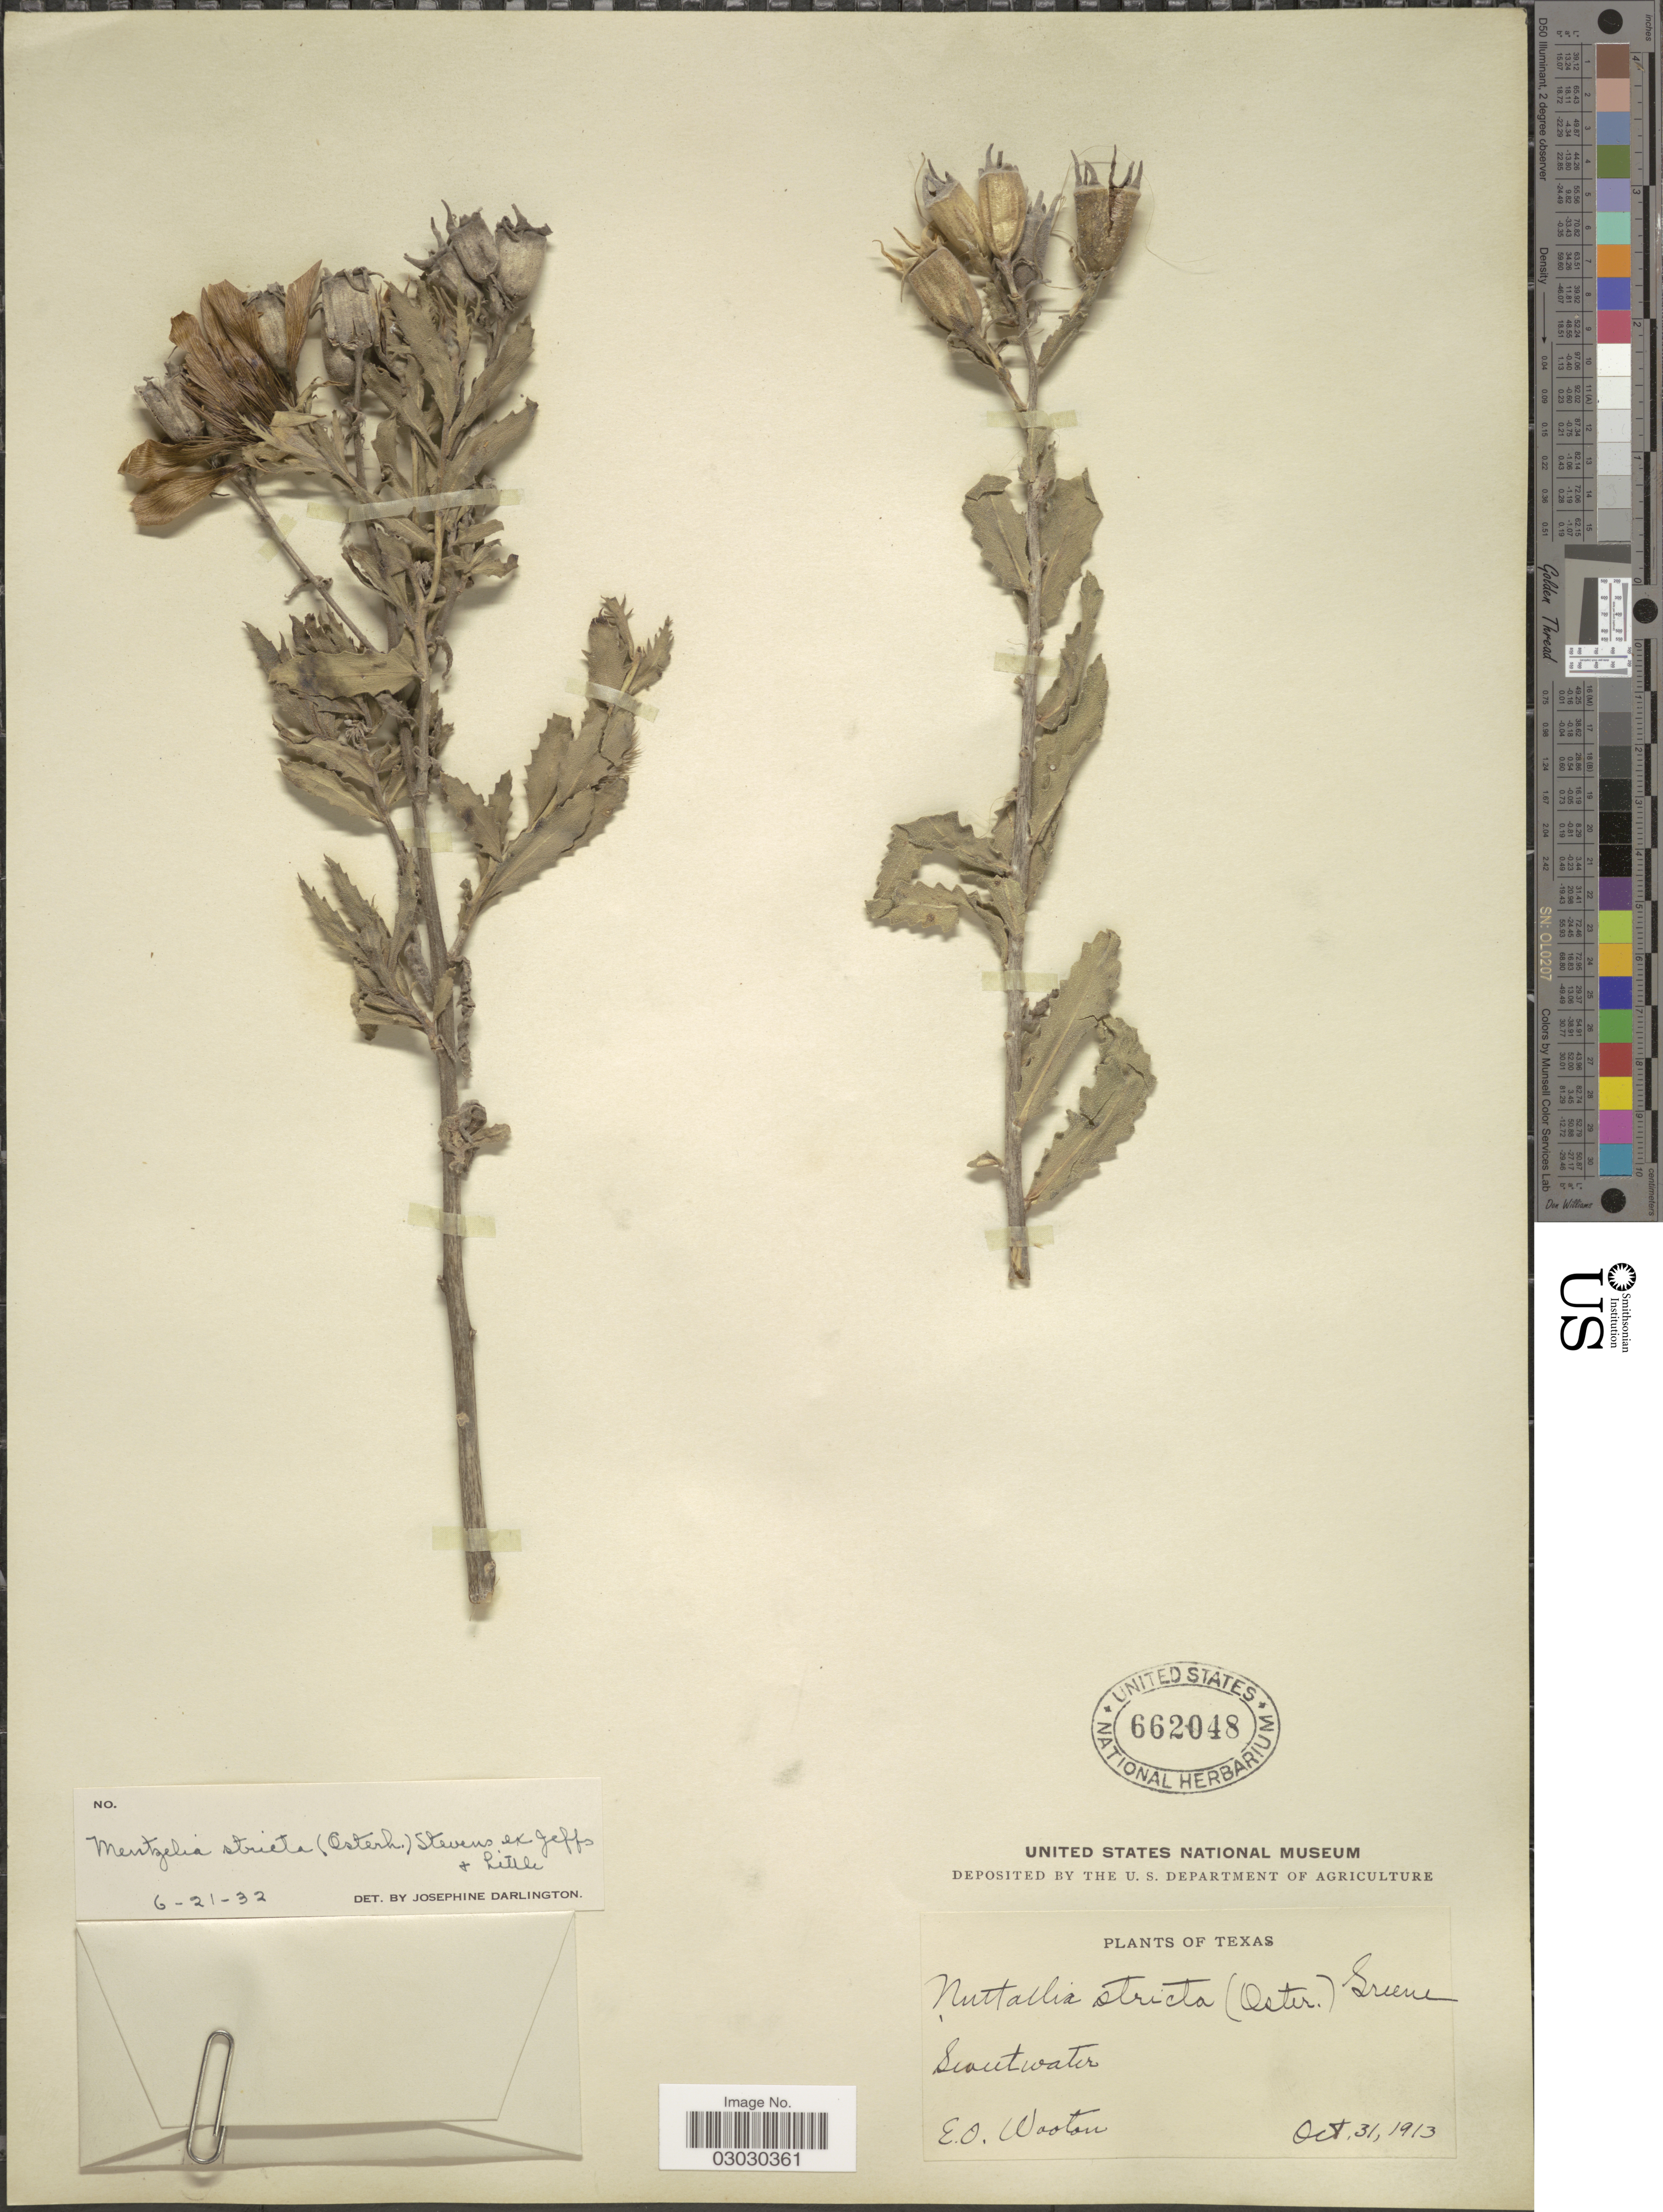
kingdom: Plantae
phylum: Tracheophyta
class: Magnoliopsida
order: Cornales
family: Loasaceae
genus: Mentzelia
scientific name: Mentzelia stricta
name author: (Osterh.) Stevens ex Jeffs & Little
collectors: E. O. Wooton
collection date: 1913-10-31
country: United States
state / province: Texas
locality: Sweetwater.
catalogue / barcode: US 662048